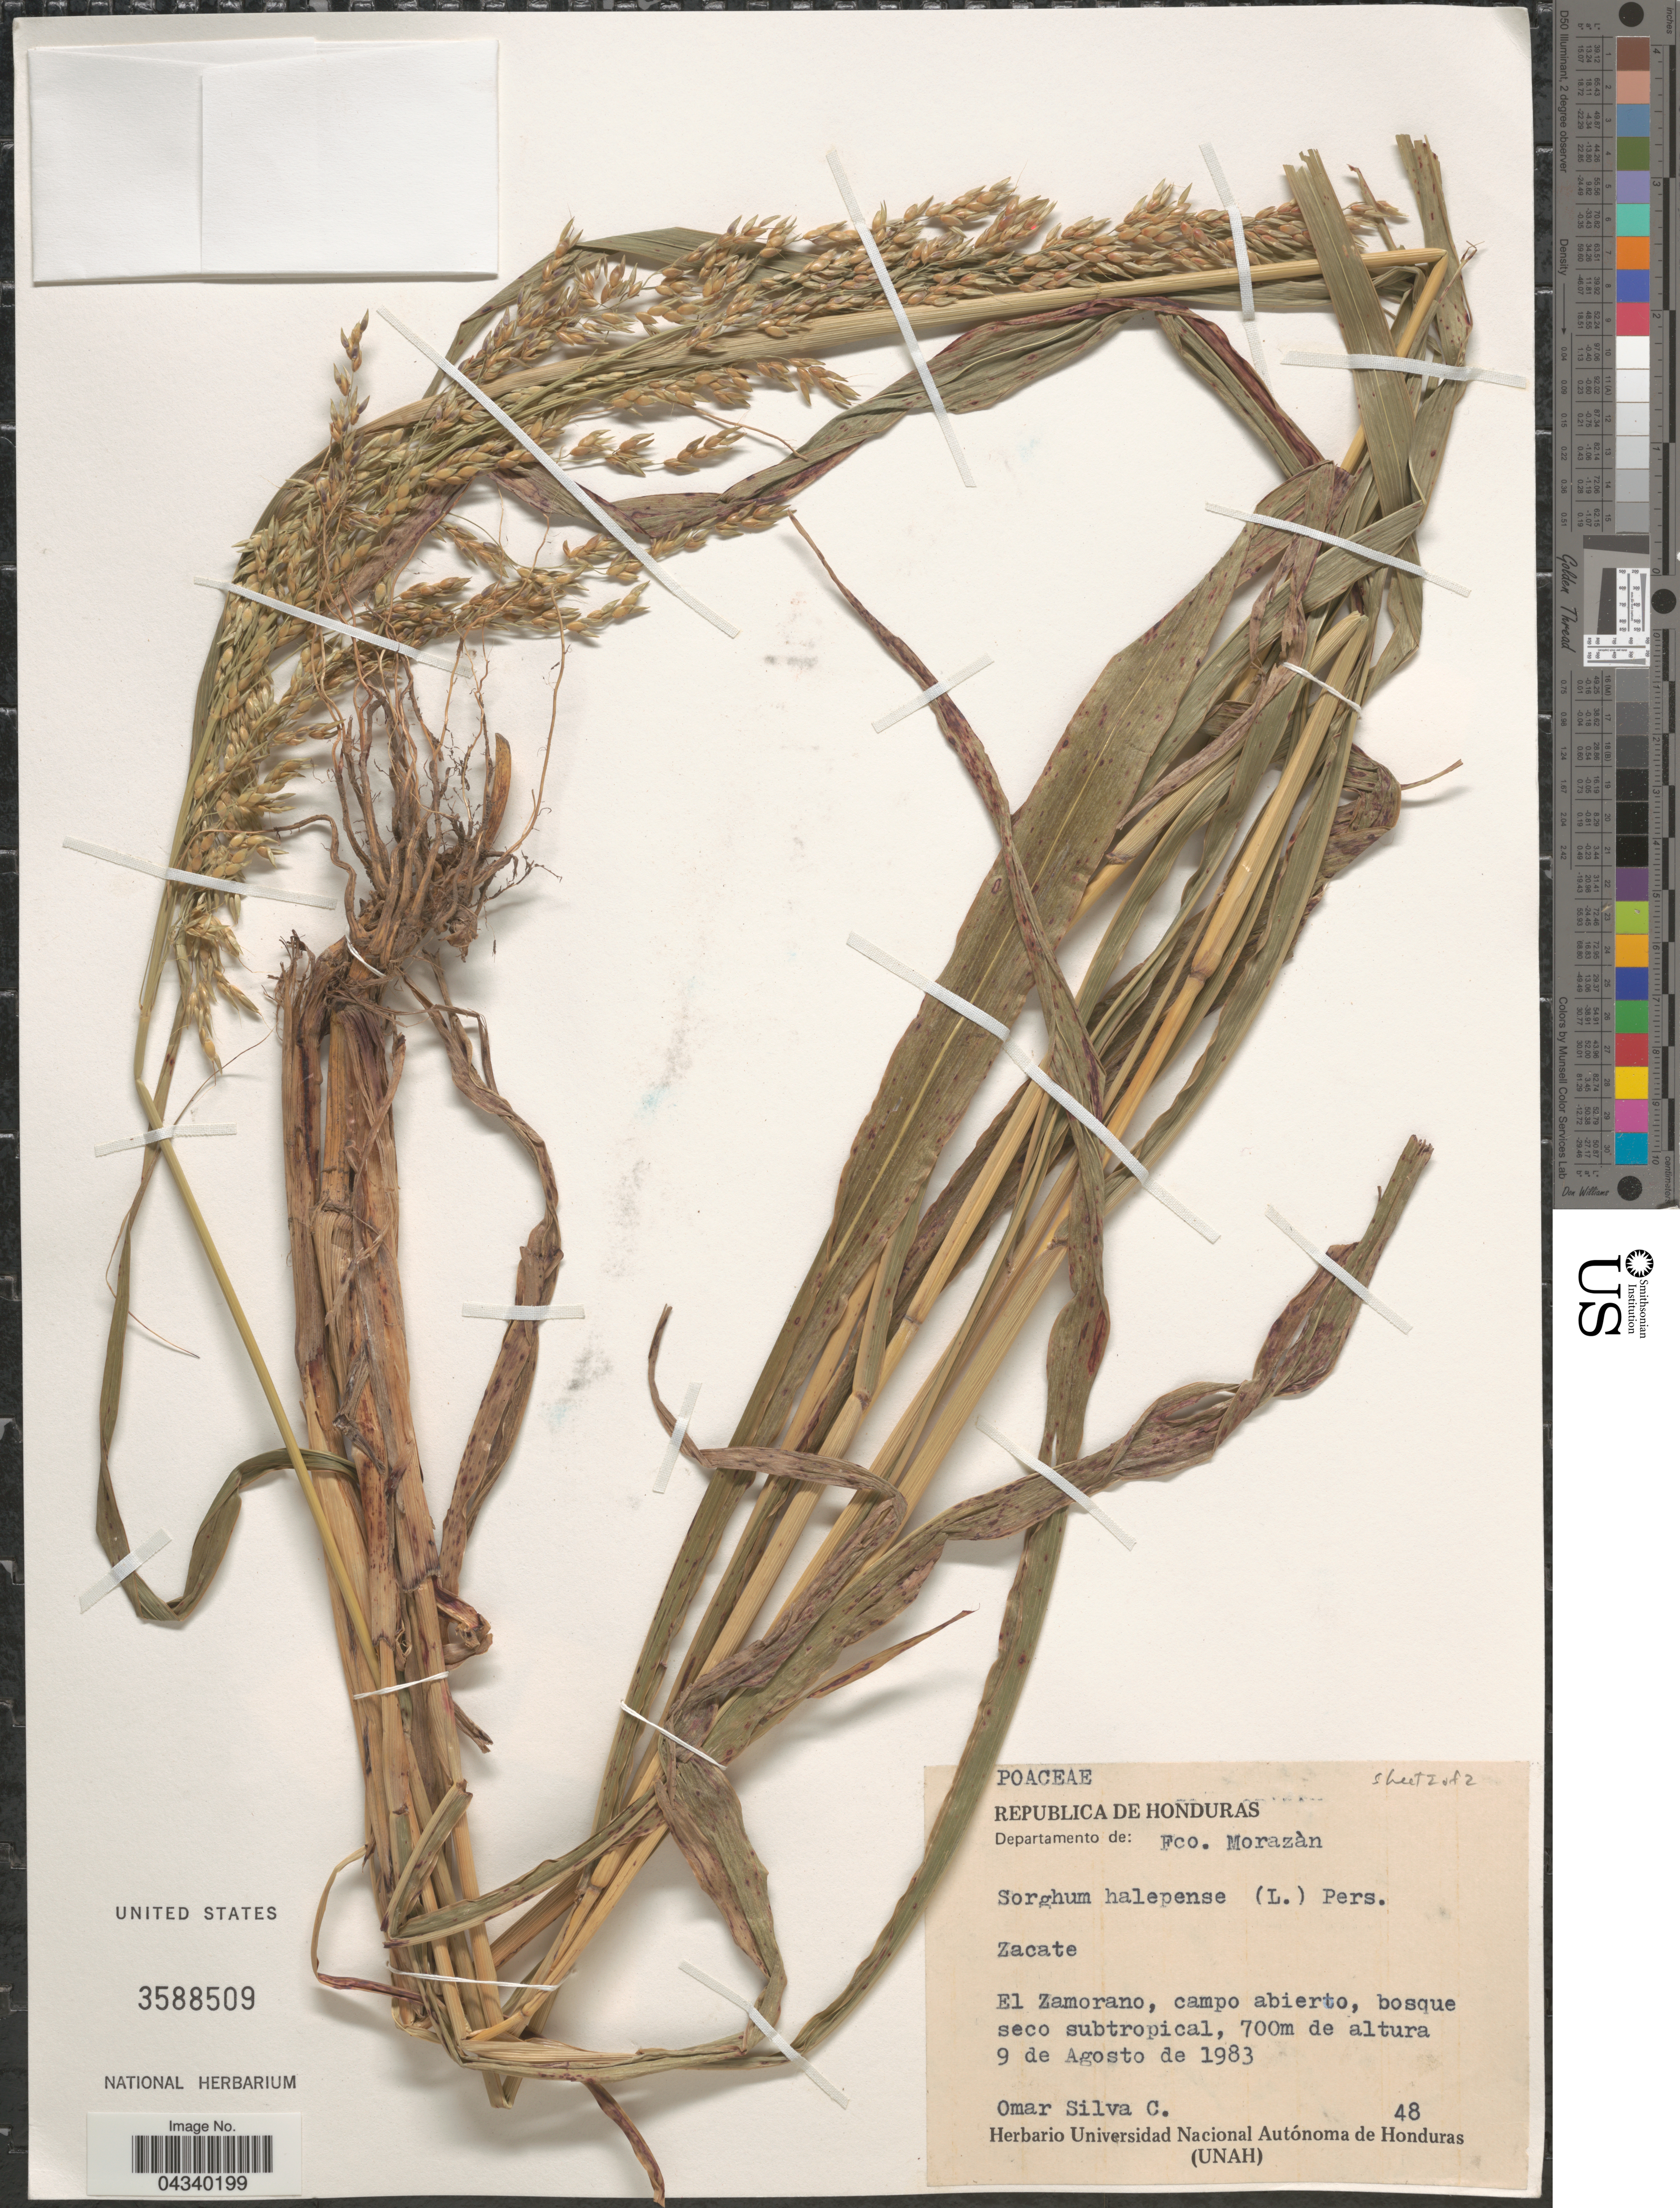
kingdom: Plantae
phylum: Tracheophyta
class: Liliopsida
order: Poales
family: Poaceae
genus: Sorghum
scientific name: Sorghum halepense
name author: (L.) Pers.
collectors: O. Silva C.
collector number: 48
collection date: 1983-08-09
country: Honduras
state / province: Fco. Morazán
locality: Departamento de: Fco. Morazán. Zacate. El Zamorano, campo abierto, bosque seco subtropical.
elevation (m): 700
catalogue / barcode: US 3588509